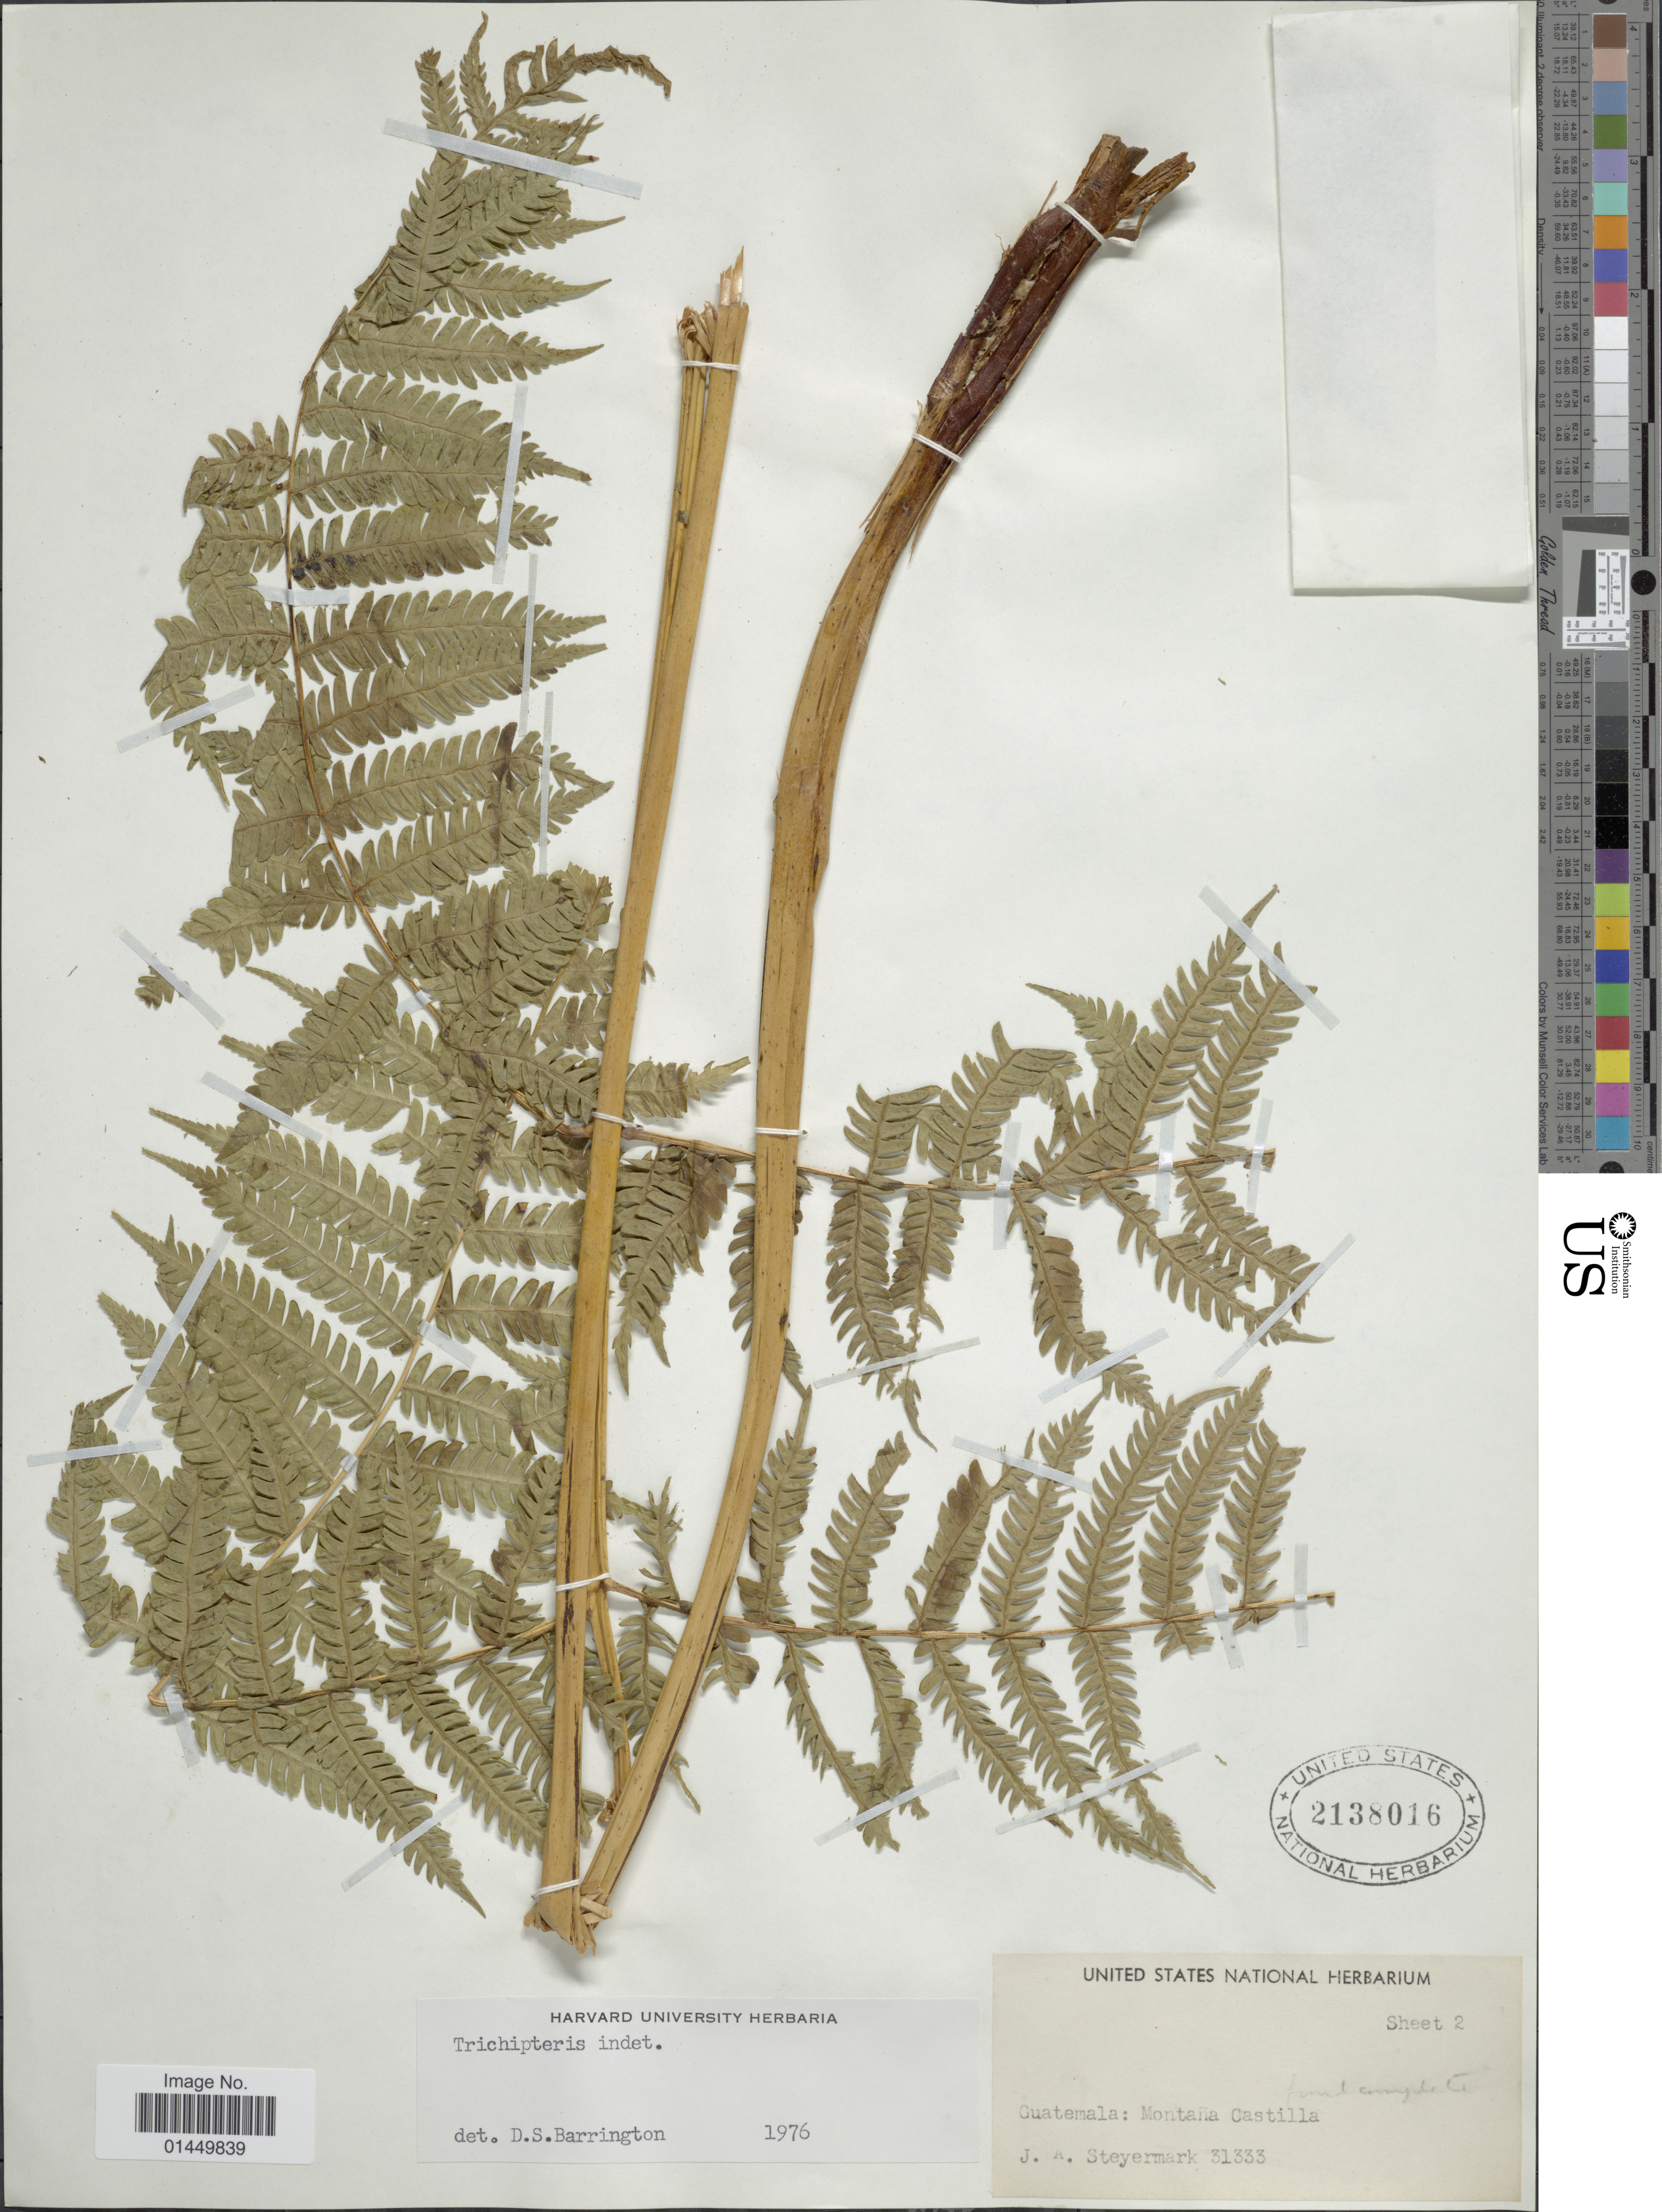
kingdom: Plantae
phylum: Tracheophyta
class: Polypodiopsida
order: Cyatheales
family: Cyatheaceae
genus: Cyathea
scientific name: Cyathea sp.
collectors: J. Steyermark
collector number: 31333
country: Guatemala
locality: Guatemala, Montana Castilla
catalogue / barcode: US 2138016